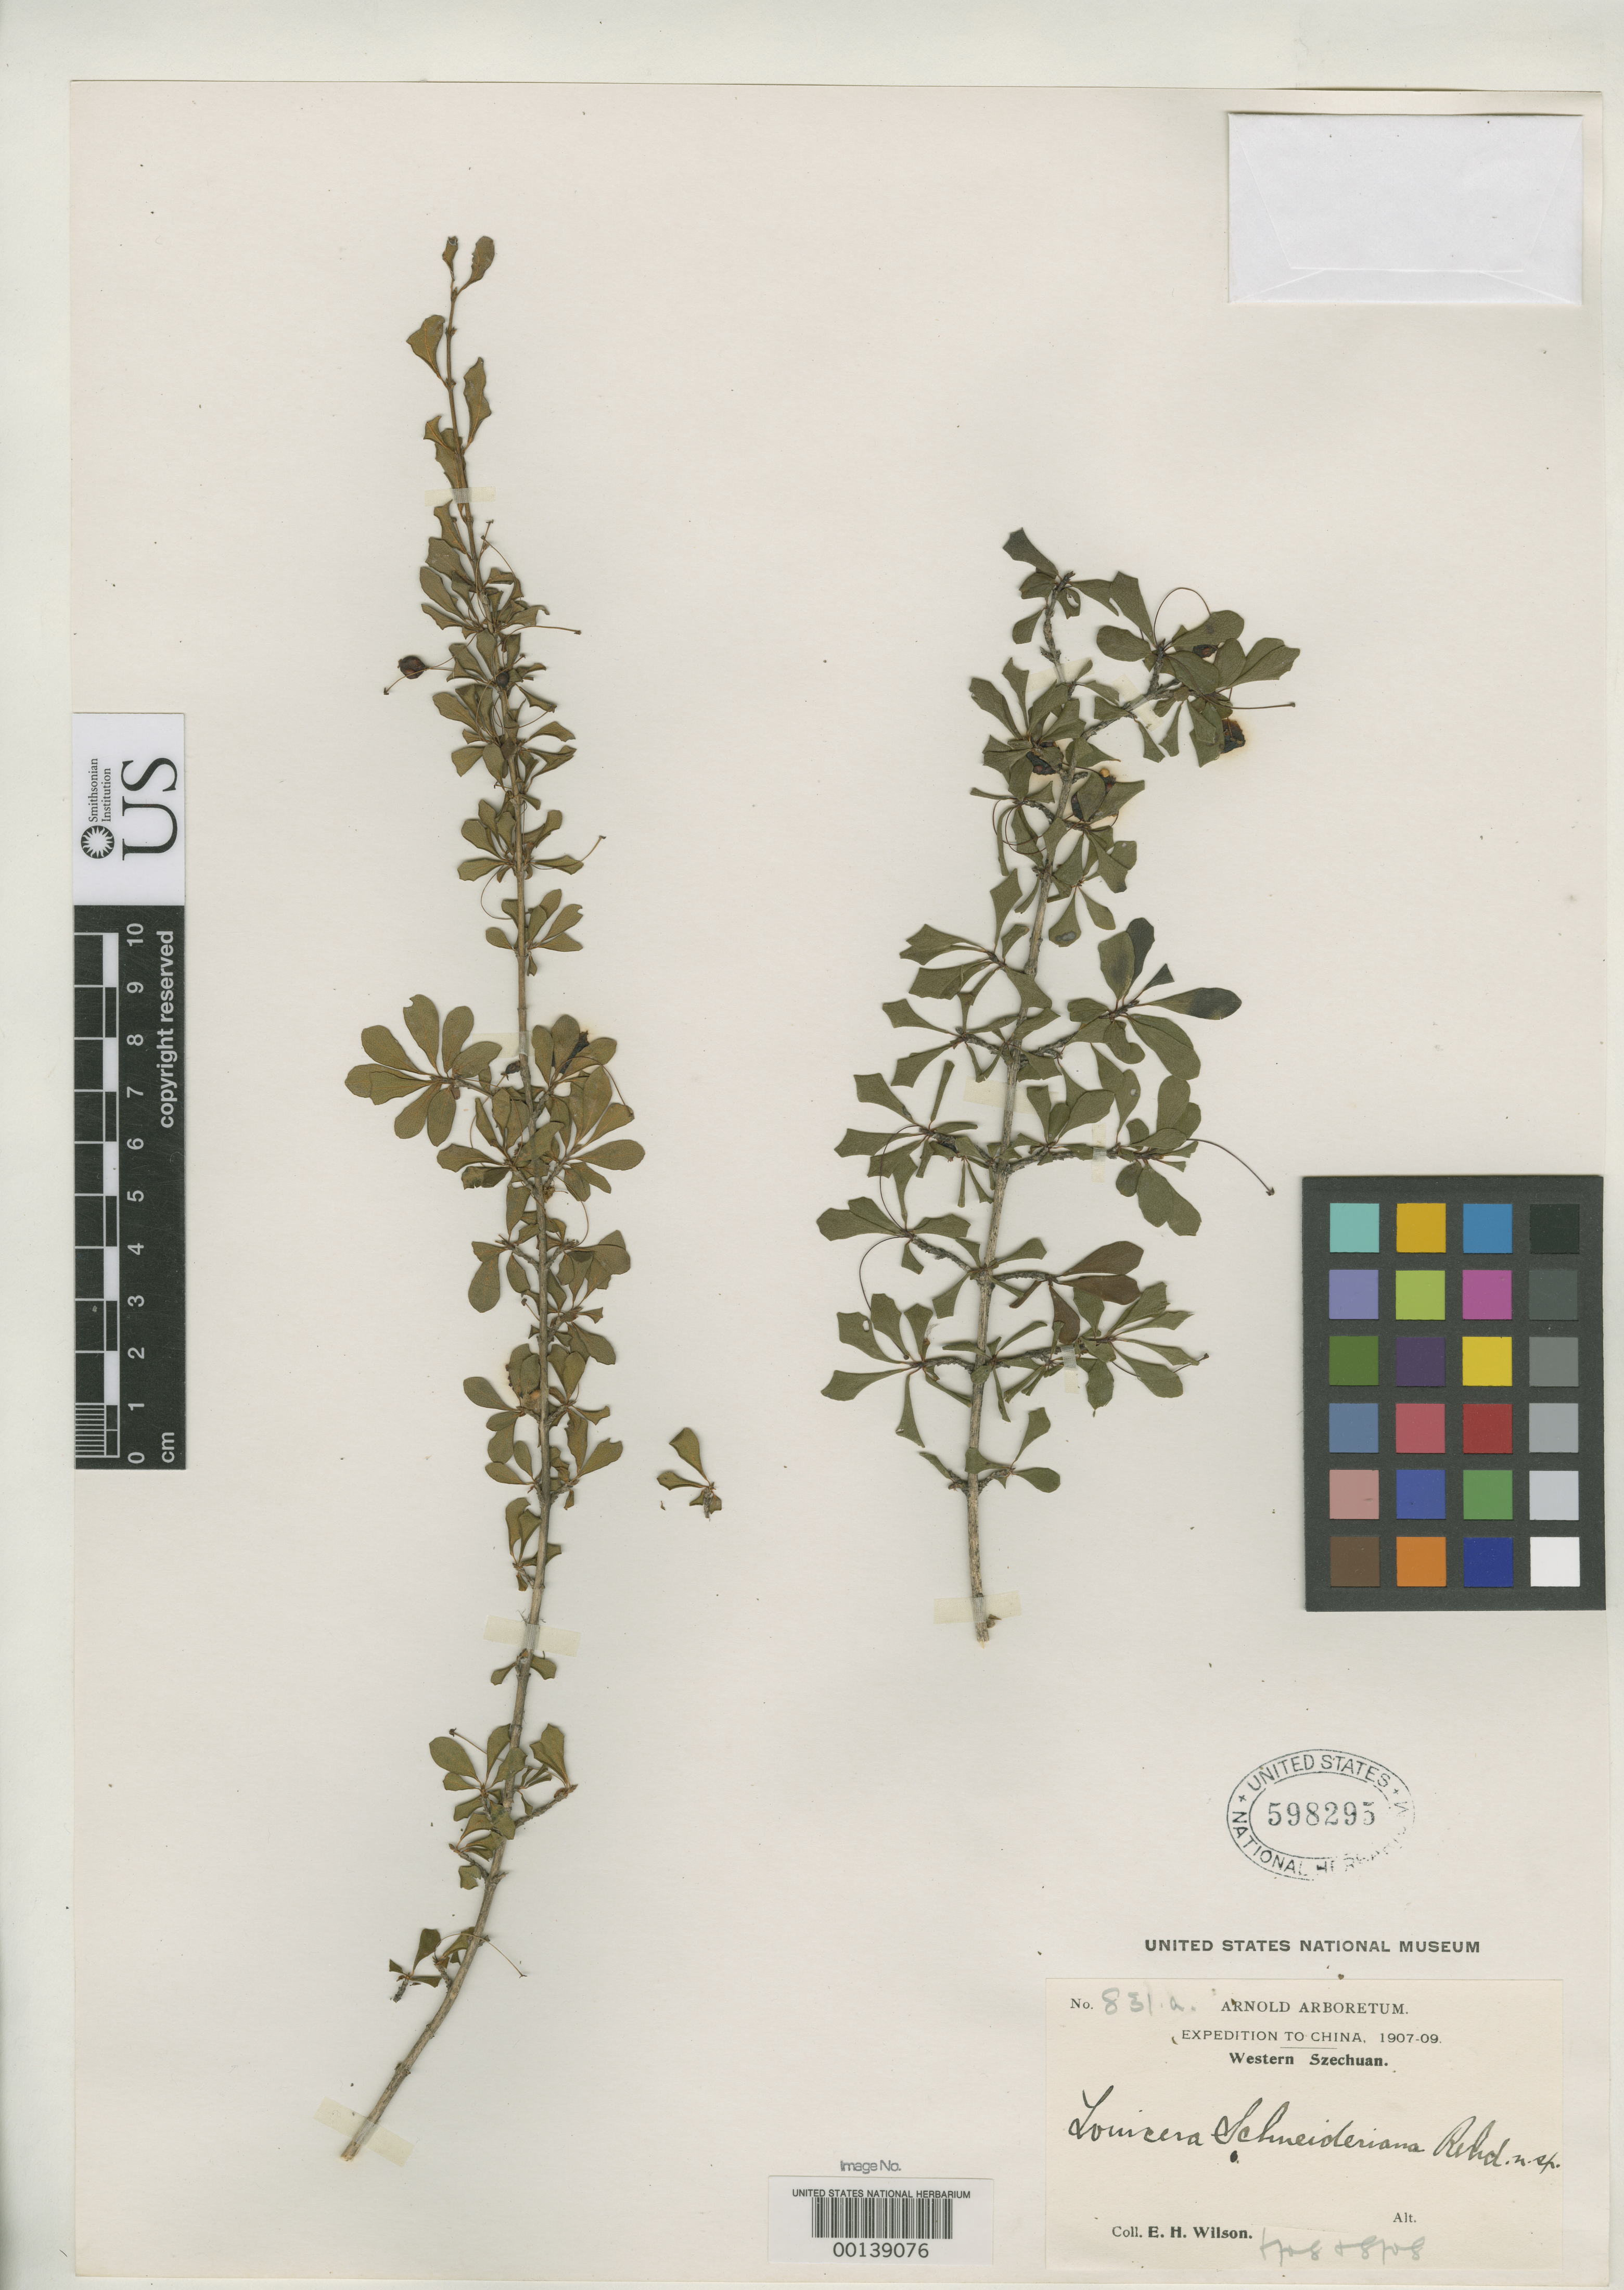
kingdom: Plantae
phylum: Tracheophyta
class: Magnoliopsida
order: Dipsacales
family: Caprifoliaceae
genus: Lonicera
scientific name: Lonicera schneideriana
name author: Rehder in Sarg.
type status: Isotype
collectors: E. H. Wilson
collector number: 831 A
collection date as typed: Jun 1908 to -- Aug 1908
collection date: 1908-06/1908-08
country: China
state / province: Sichuan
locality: Mupin.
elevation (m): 1600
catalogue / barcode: US 598295